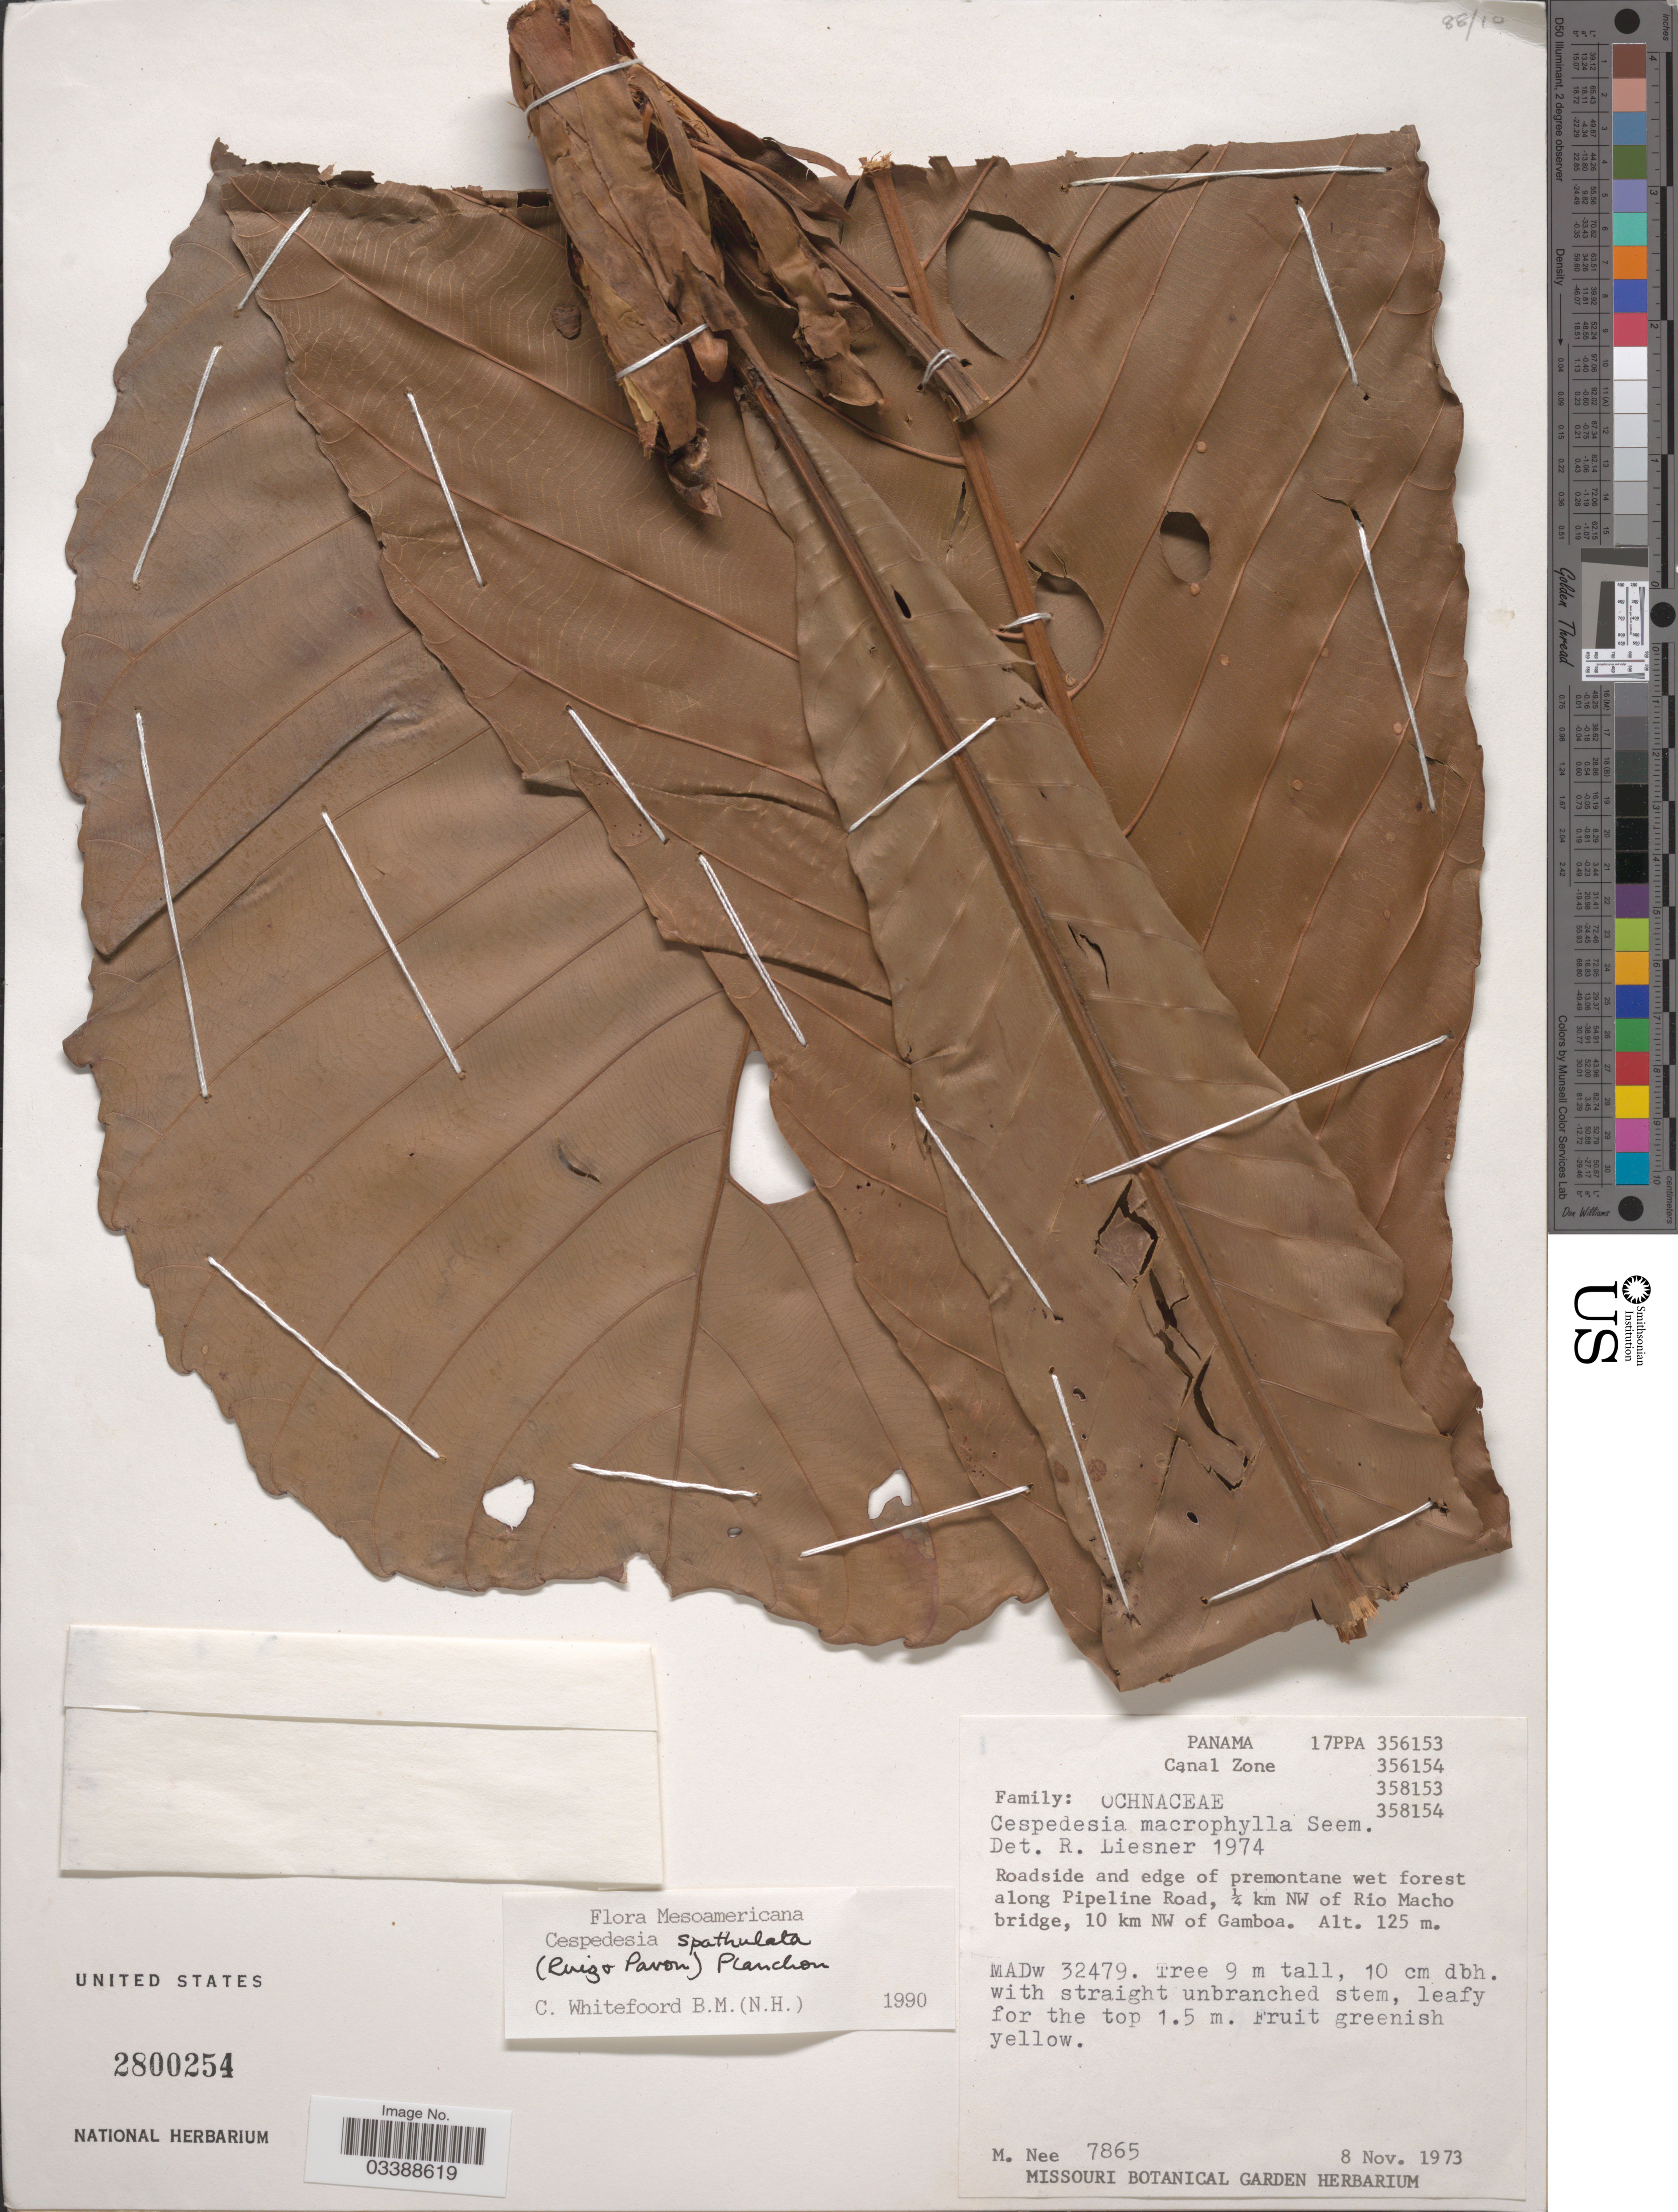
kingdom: Plantae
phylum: Tracheophyta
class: Magnoliopsida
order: Malpighiales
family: Ochnaceae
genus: Cespedesia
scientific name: Cespedesia spathulata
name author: (Ruiz & Pav.) Planch.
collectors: M. Nee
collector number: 7865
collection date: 1973-11-08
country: Panama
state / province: Colón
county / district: Canal Zone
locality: Canal Zone. Roadside and edge of premontane wet forest along Pipeline Road, ¼ km NW of Rio Macho bridge, 10 km NW of Gamboa.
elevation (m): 125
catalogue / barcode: US 2800254